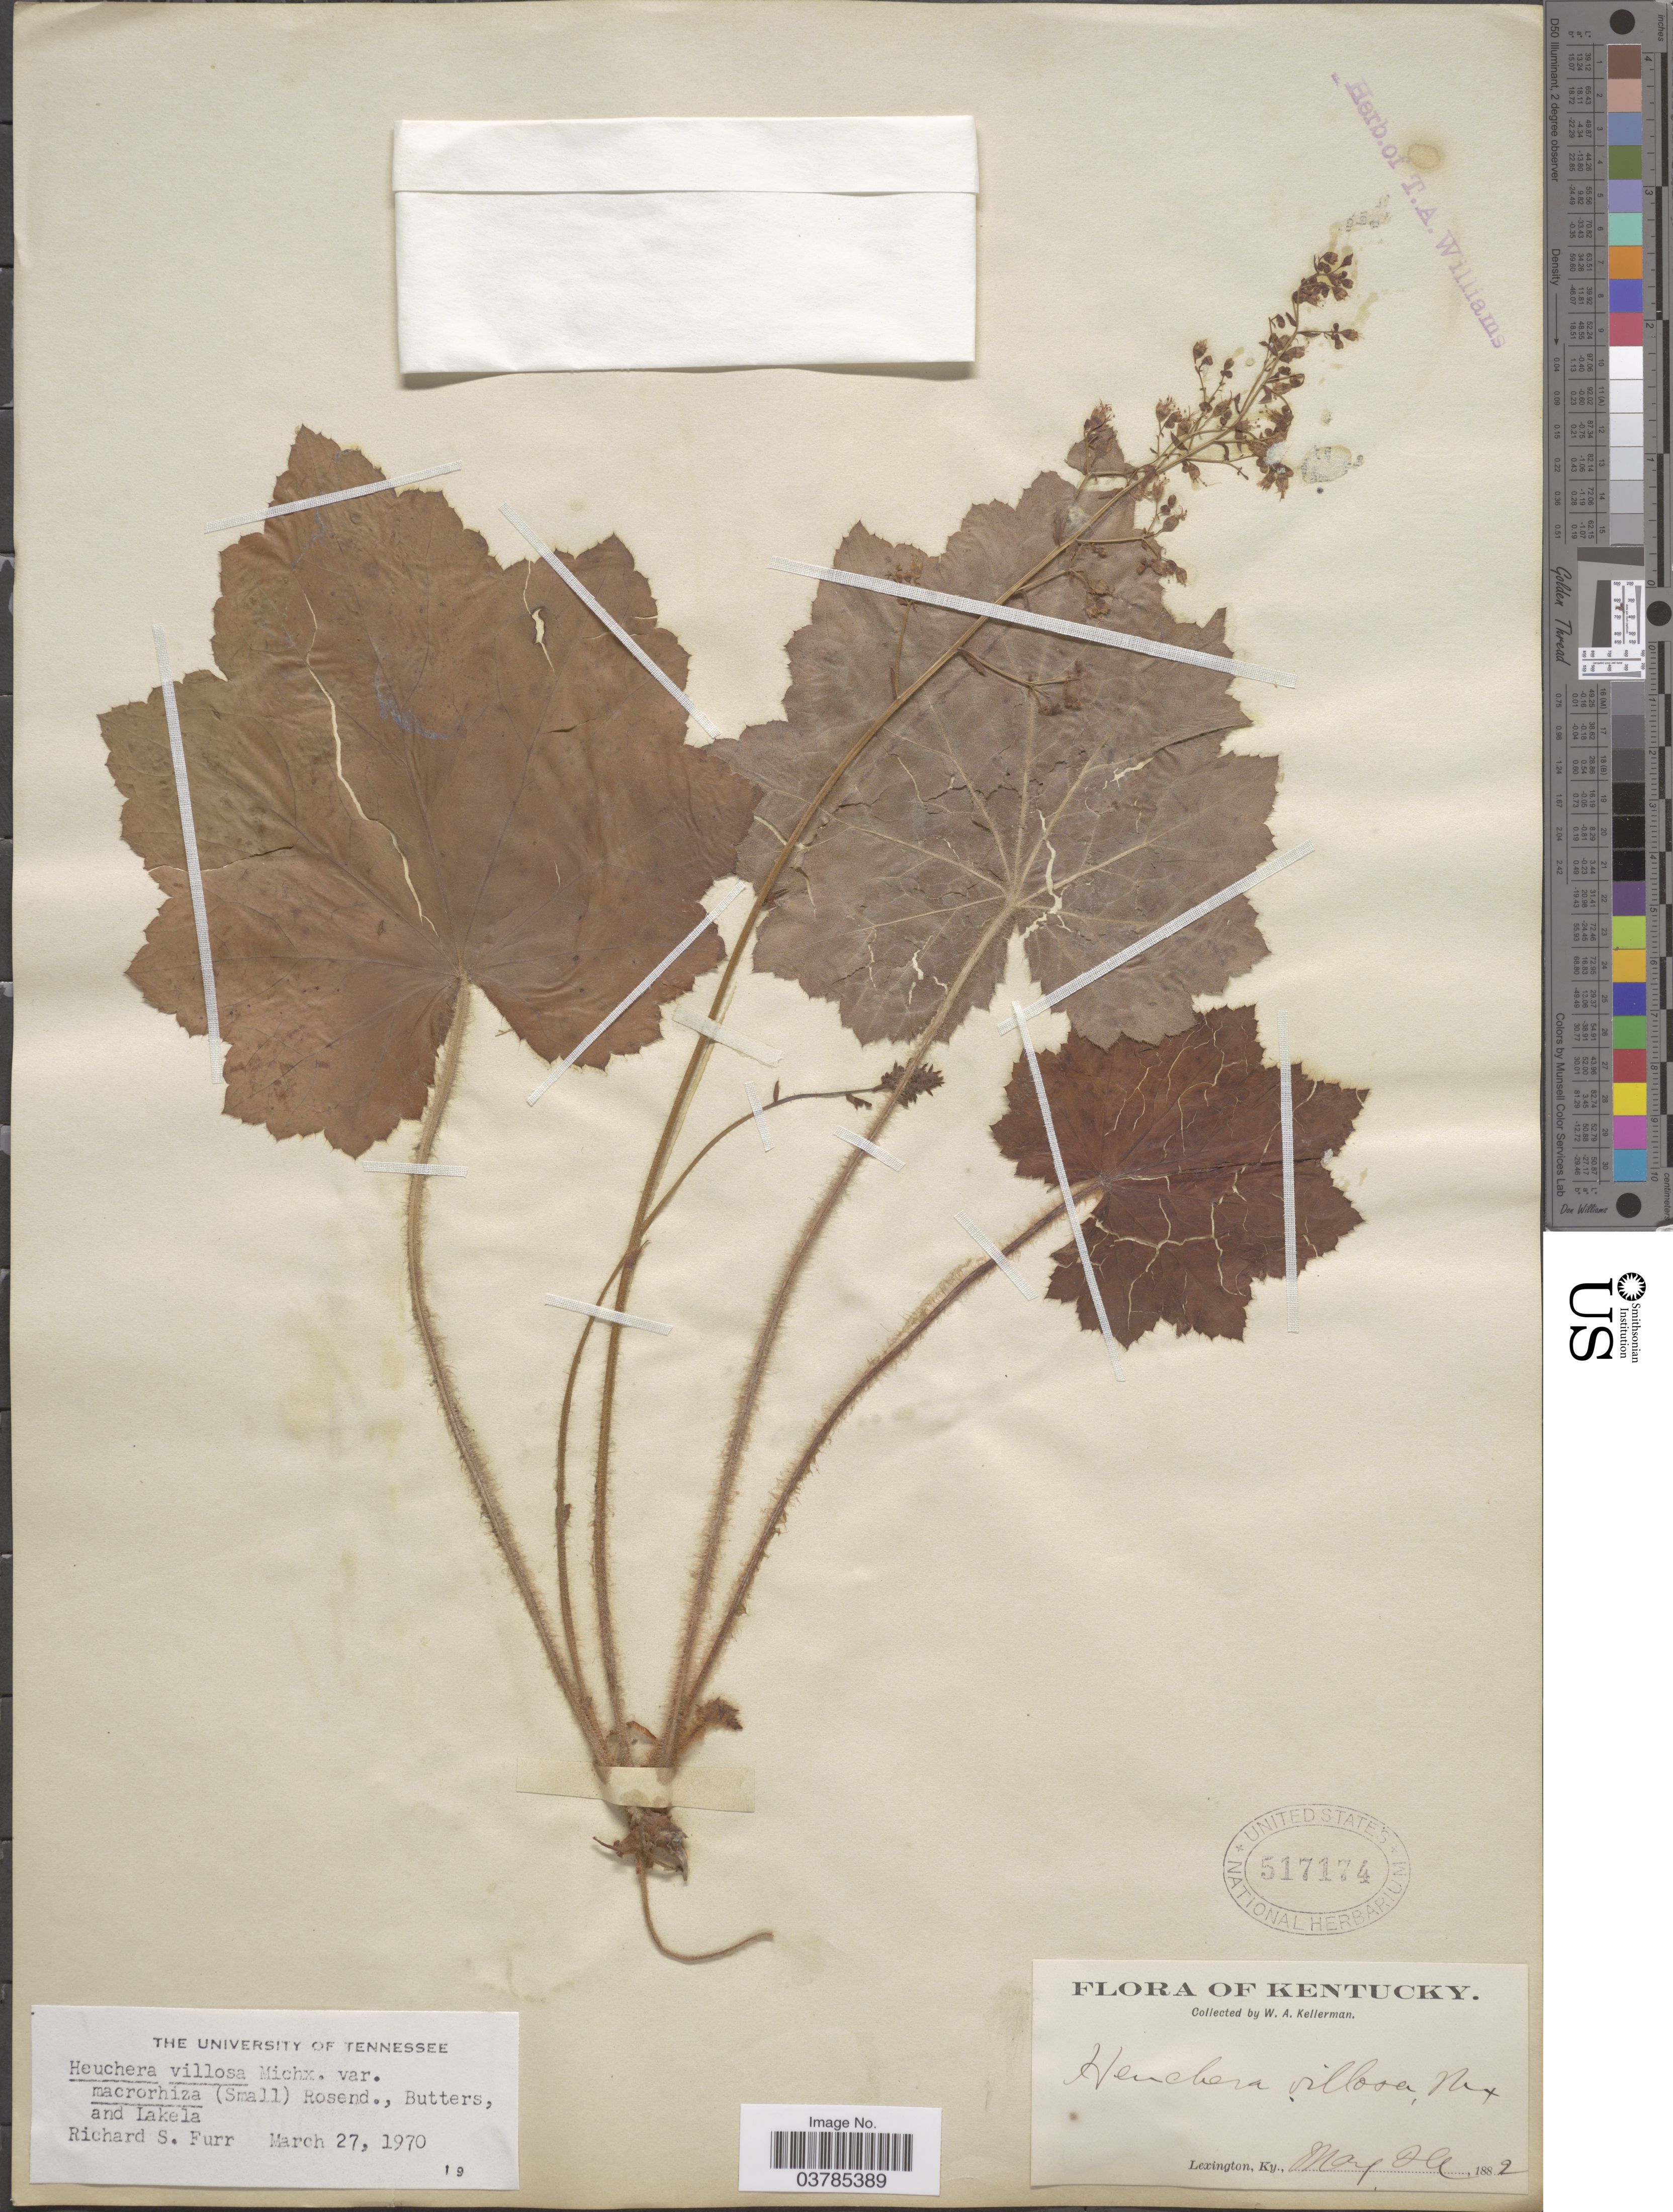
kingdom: Plantae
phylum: Tracheophyta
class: Magnoliopsida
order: Saxifragales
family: Saxifragaceae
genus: Heuchera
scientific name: Heuchera villosa var. macrorhiza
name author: (Small) Rosend. et al.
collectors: W. Kellerman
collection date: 1882-05-26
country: United States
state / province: Kentucky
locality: Lexington.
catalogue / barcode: US 517174